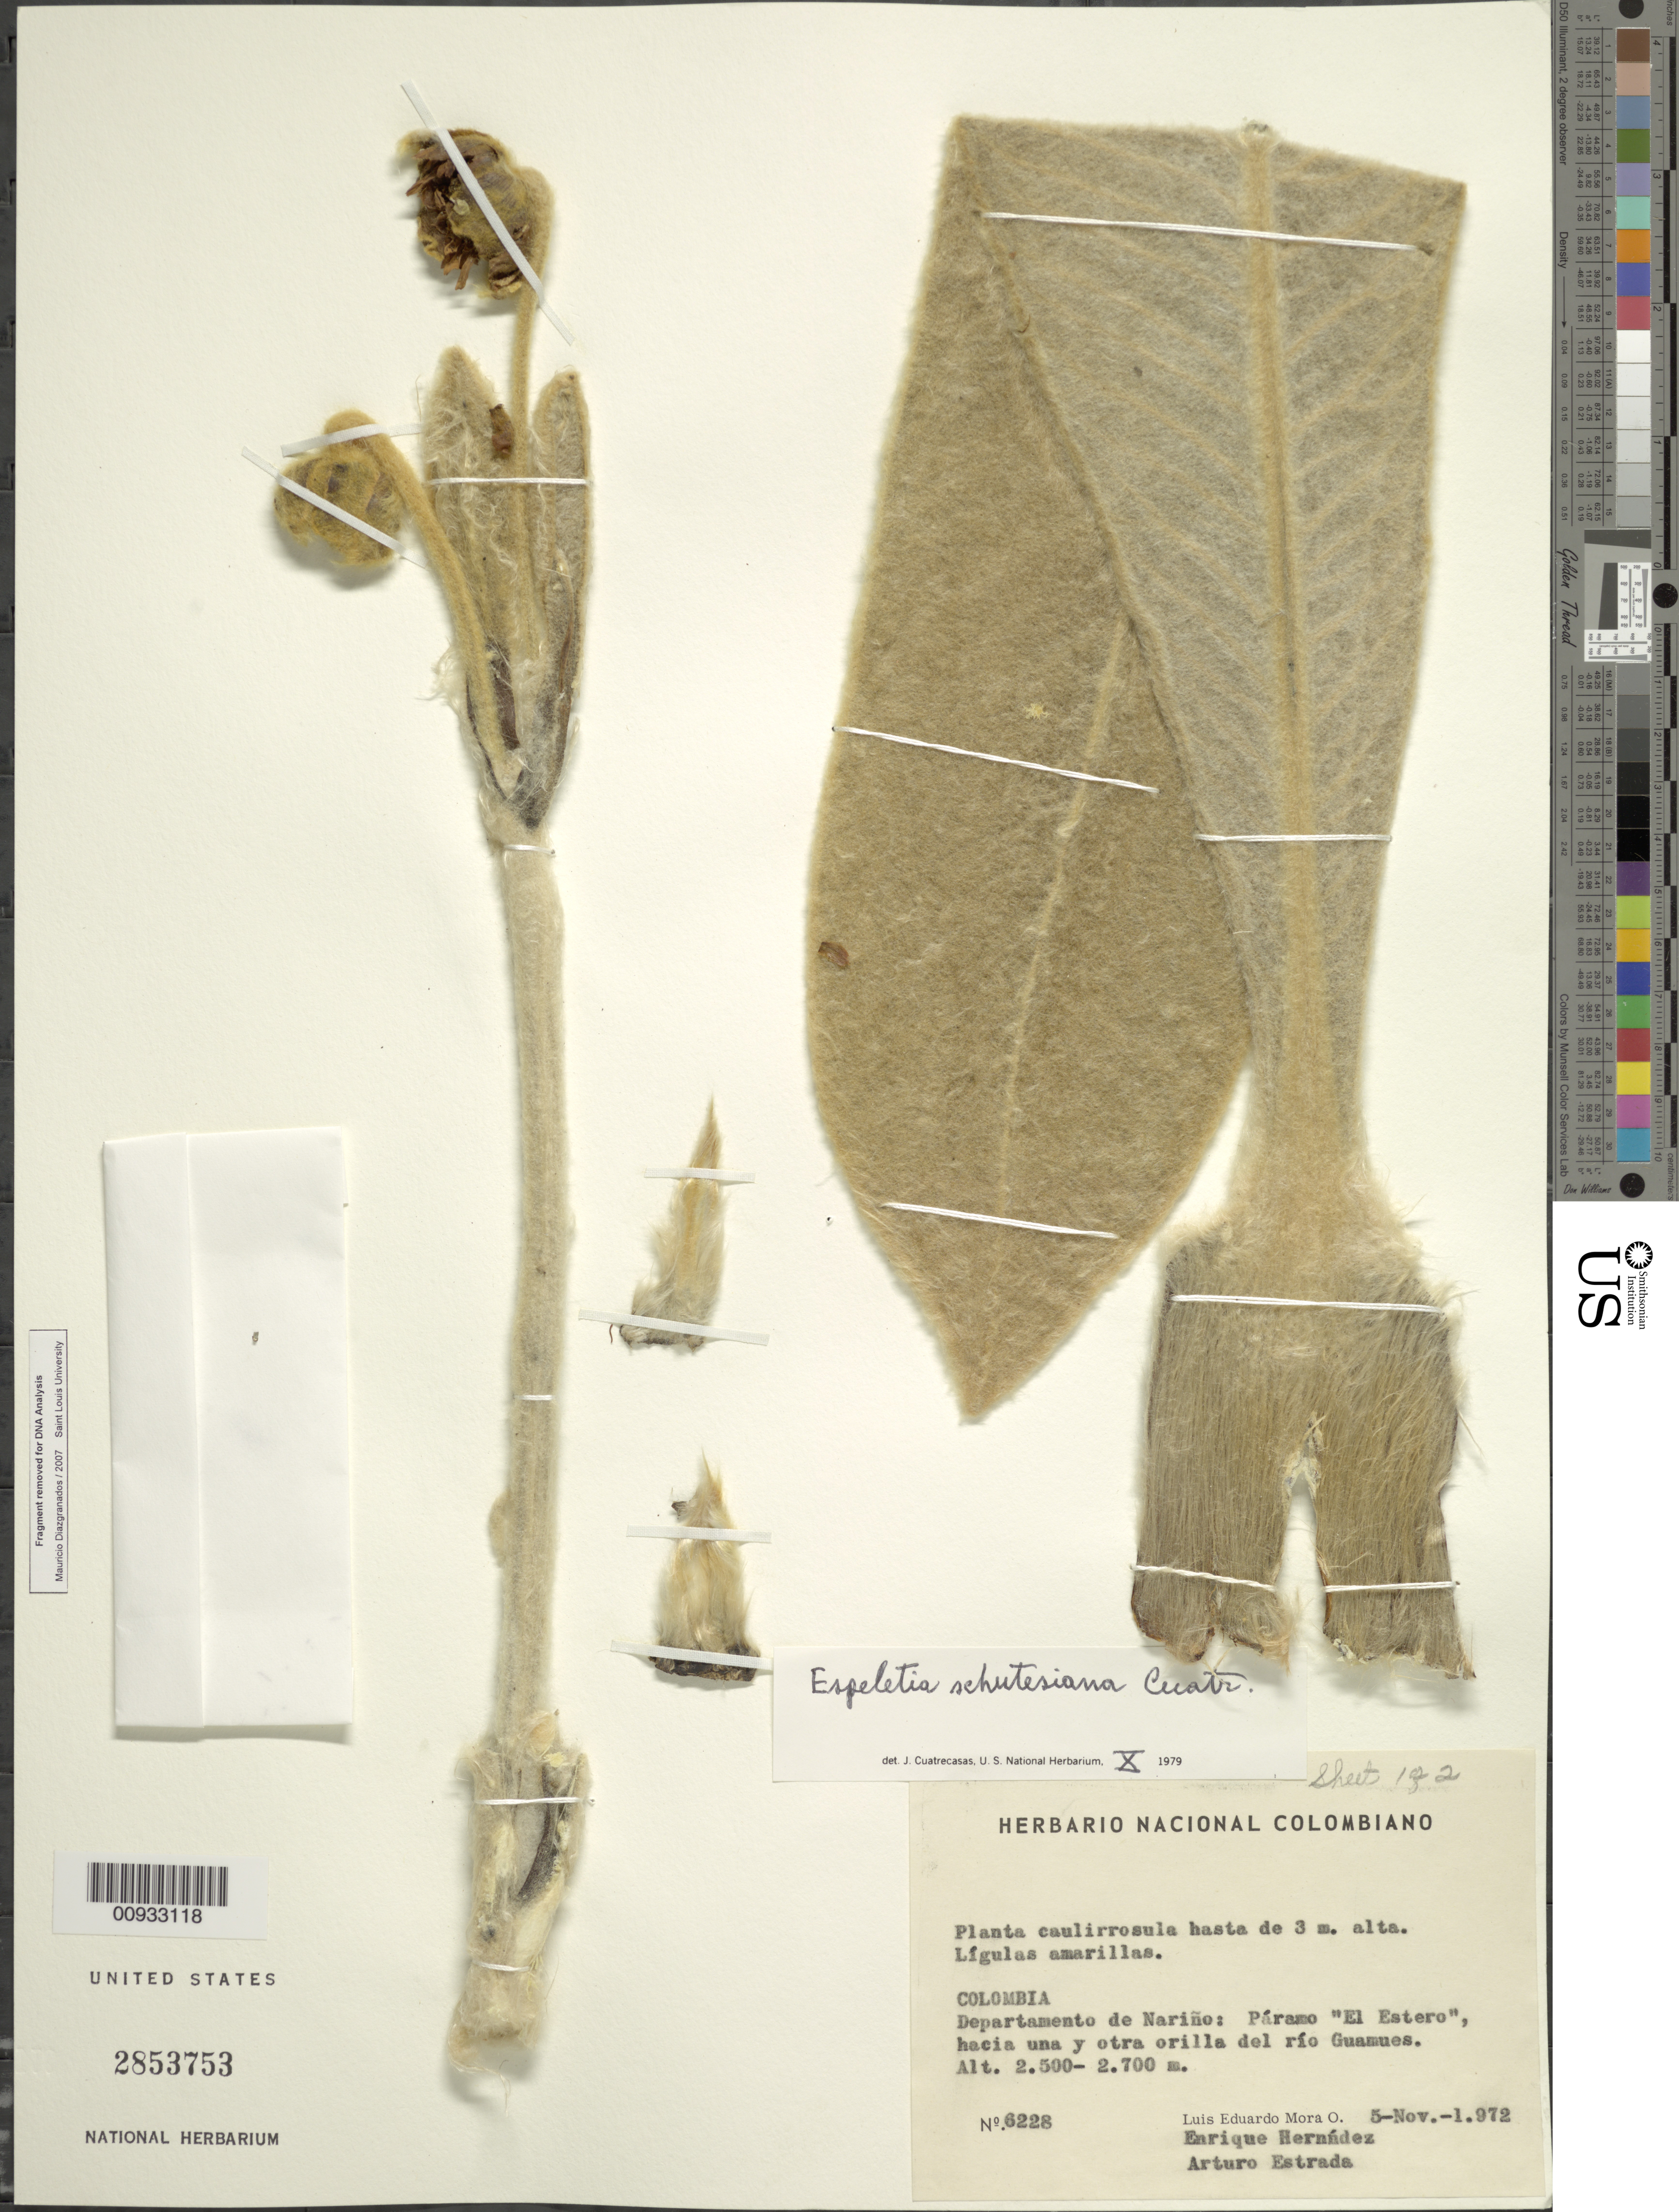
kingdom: Plantae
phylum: Tracheophyta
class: Magnoliopsida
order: Asterales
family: Asteraceae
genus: Espeletia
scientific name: Espeletia schultesiana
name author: Cuatrec.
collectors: L. E. Mora, E. Hernández & A. Estrada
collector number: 6228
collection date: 1972-11-05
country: Colombia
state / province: Nariño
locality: Paramo El Estero, hacia una y otra orilla del rio Guamues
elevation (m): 2500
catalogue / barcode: US 2853753